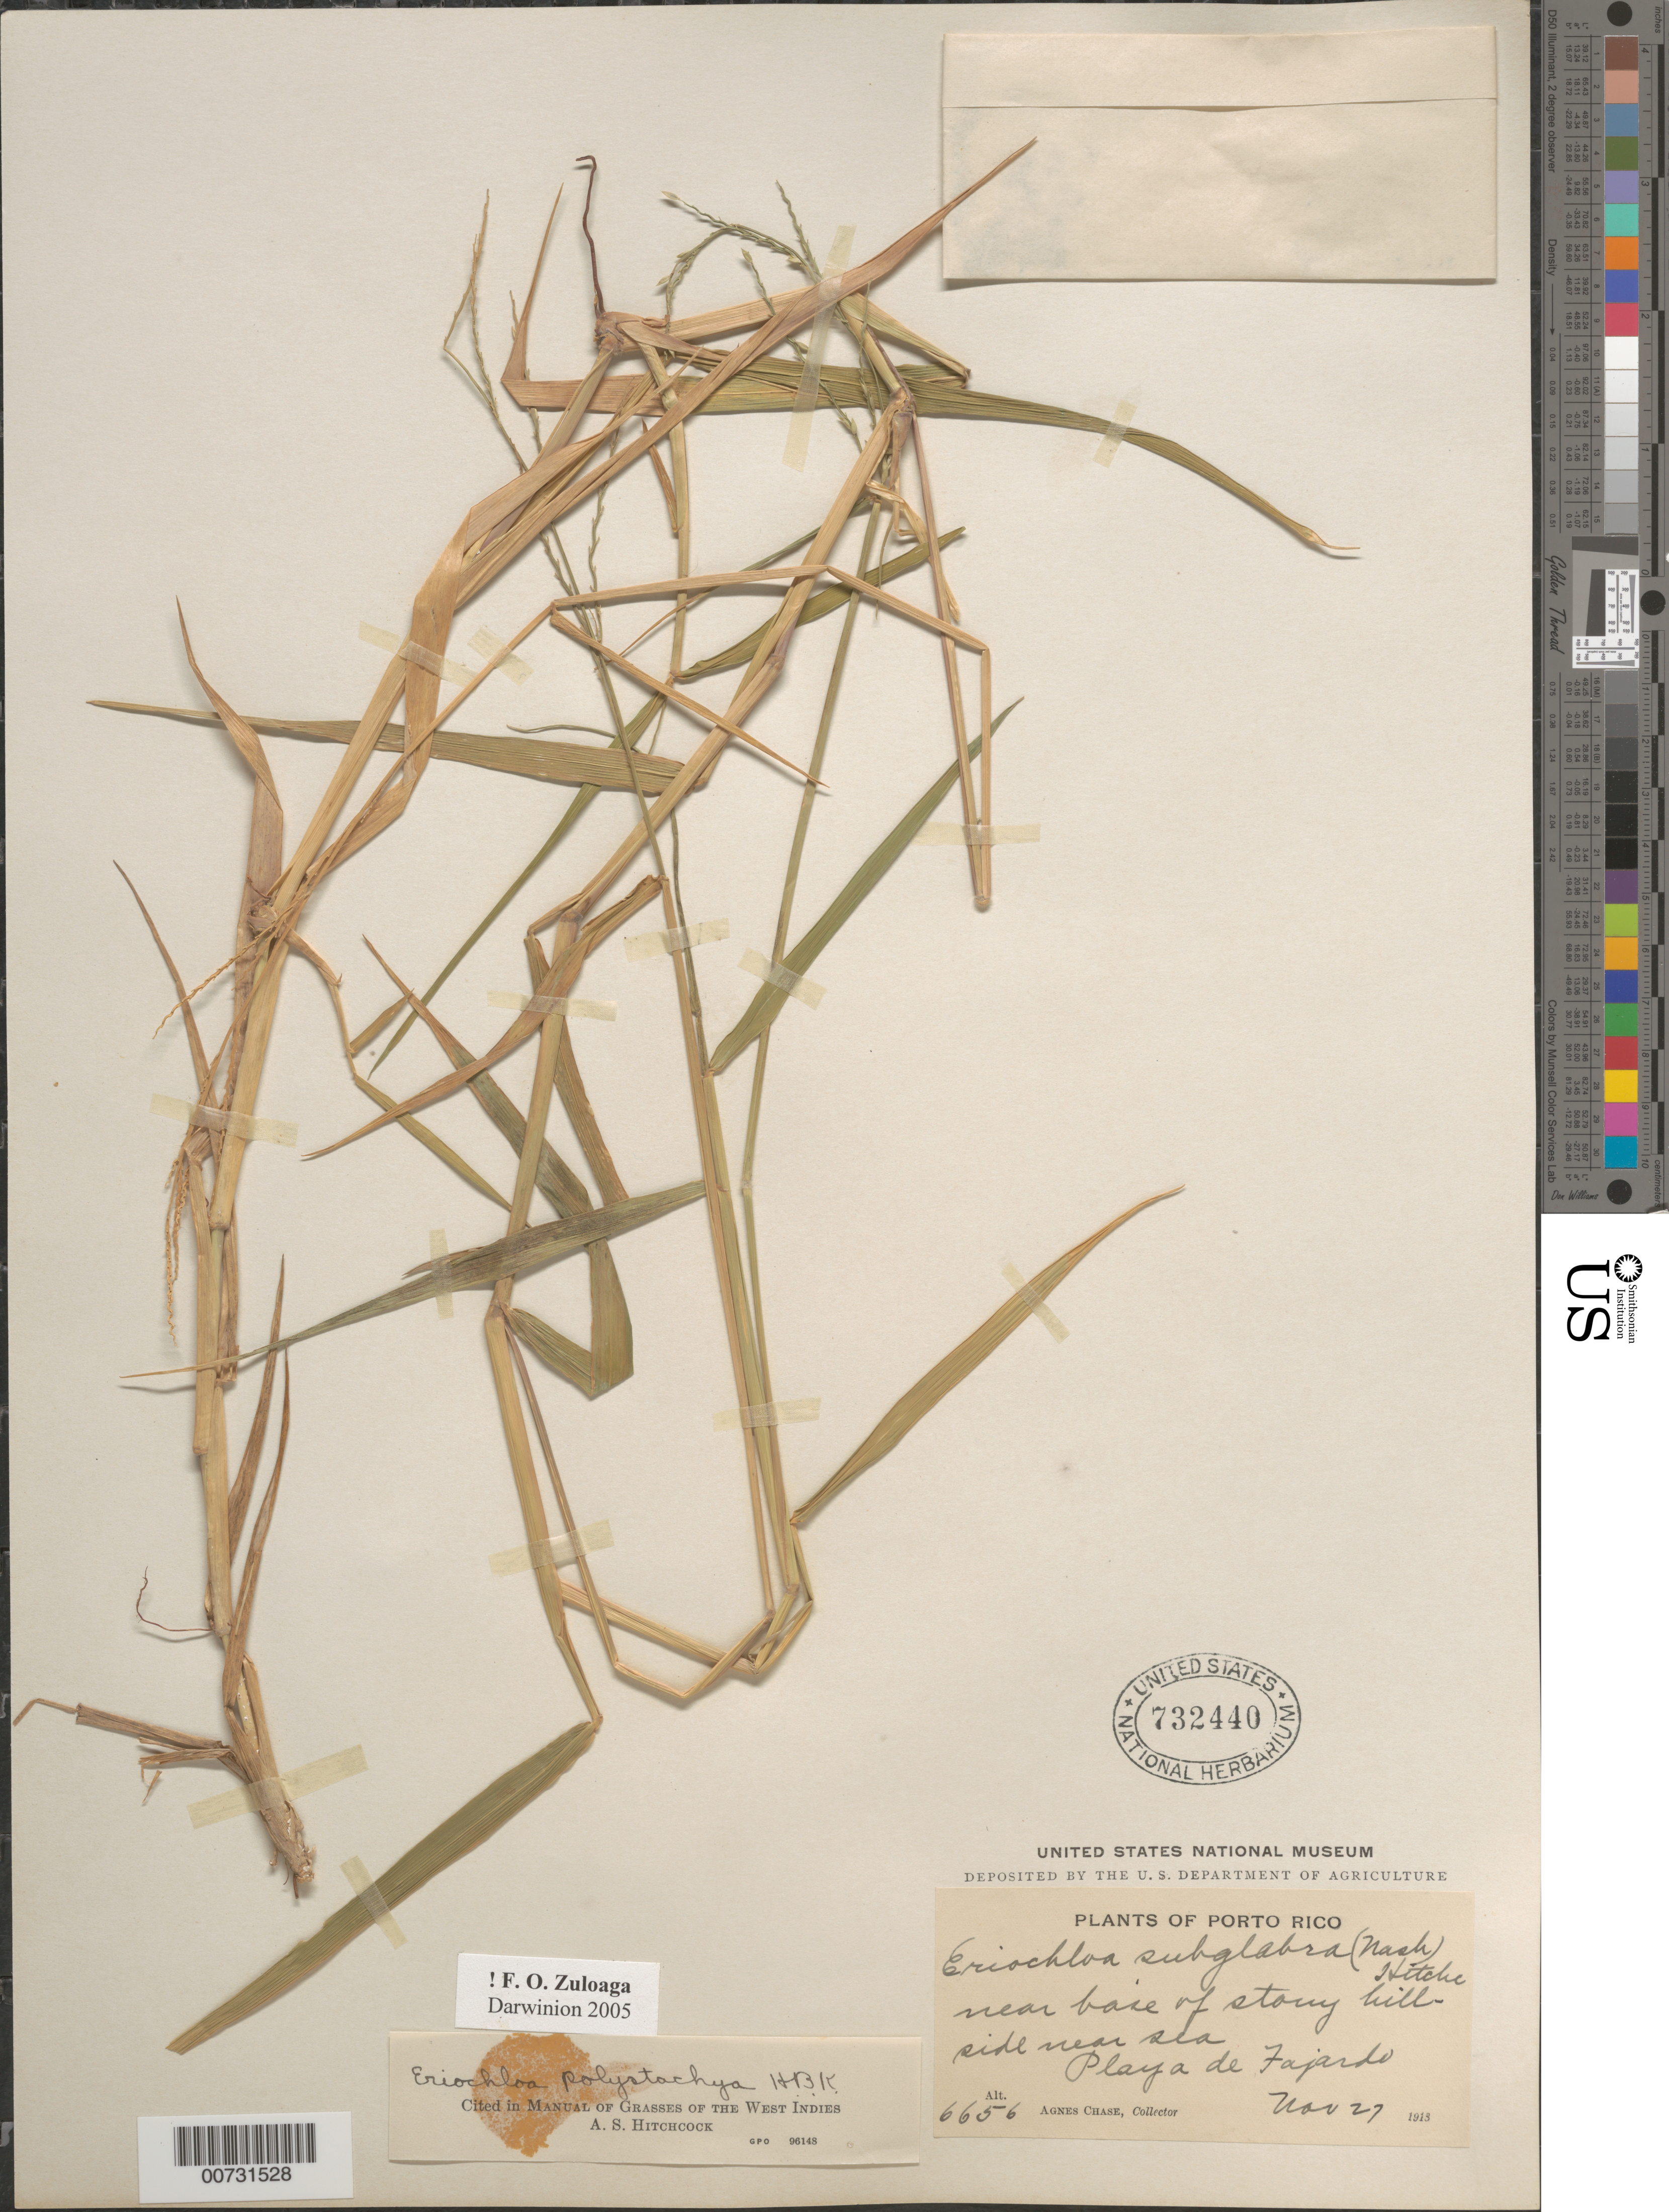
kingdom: Plantae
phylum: Tracheophyta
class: Liliopsida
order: Poales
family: Poaceae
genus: Eriochloa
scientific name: Eriochloa polystachya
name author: Kunth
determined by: Hitchcock, Albert S.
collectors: A. Chase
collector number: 6656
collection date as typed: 27 Nov 1913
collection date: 1913-11-27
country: Puerto Rico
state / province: Fajardo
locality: Playa de Fajardo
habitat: Near base of stony hillside near sea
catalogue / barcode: US 732440